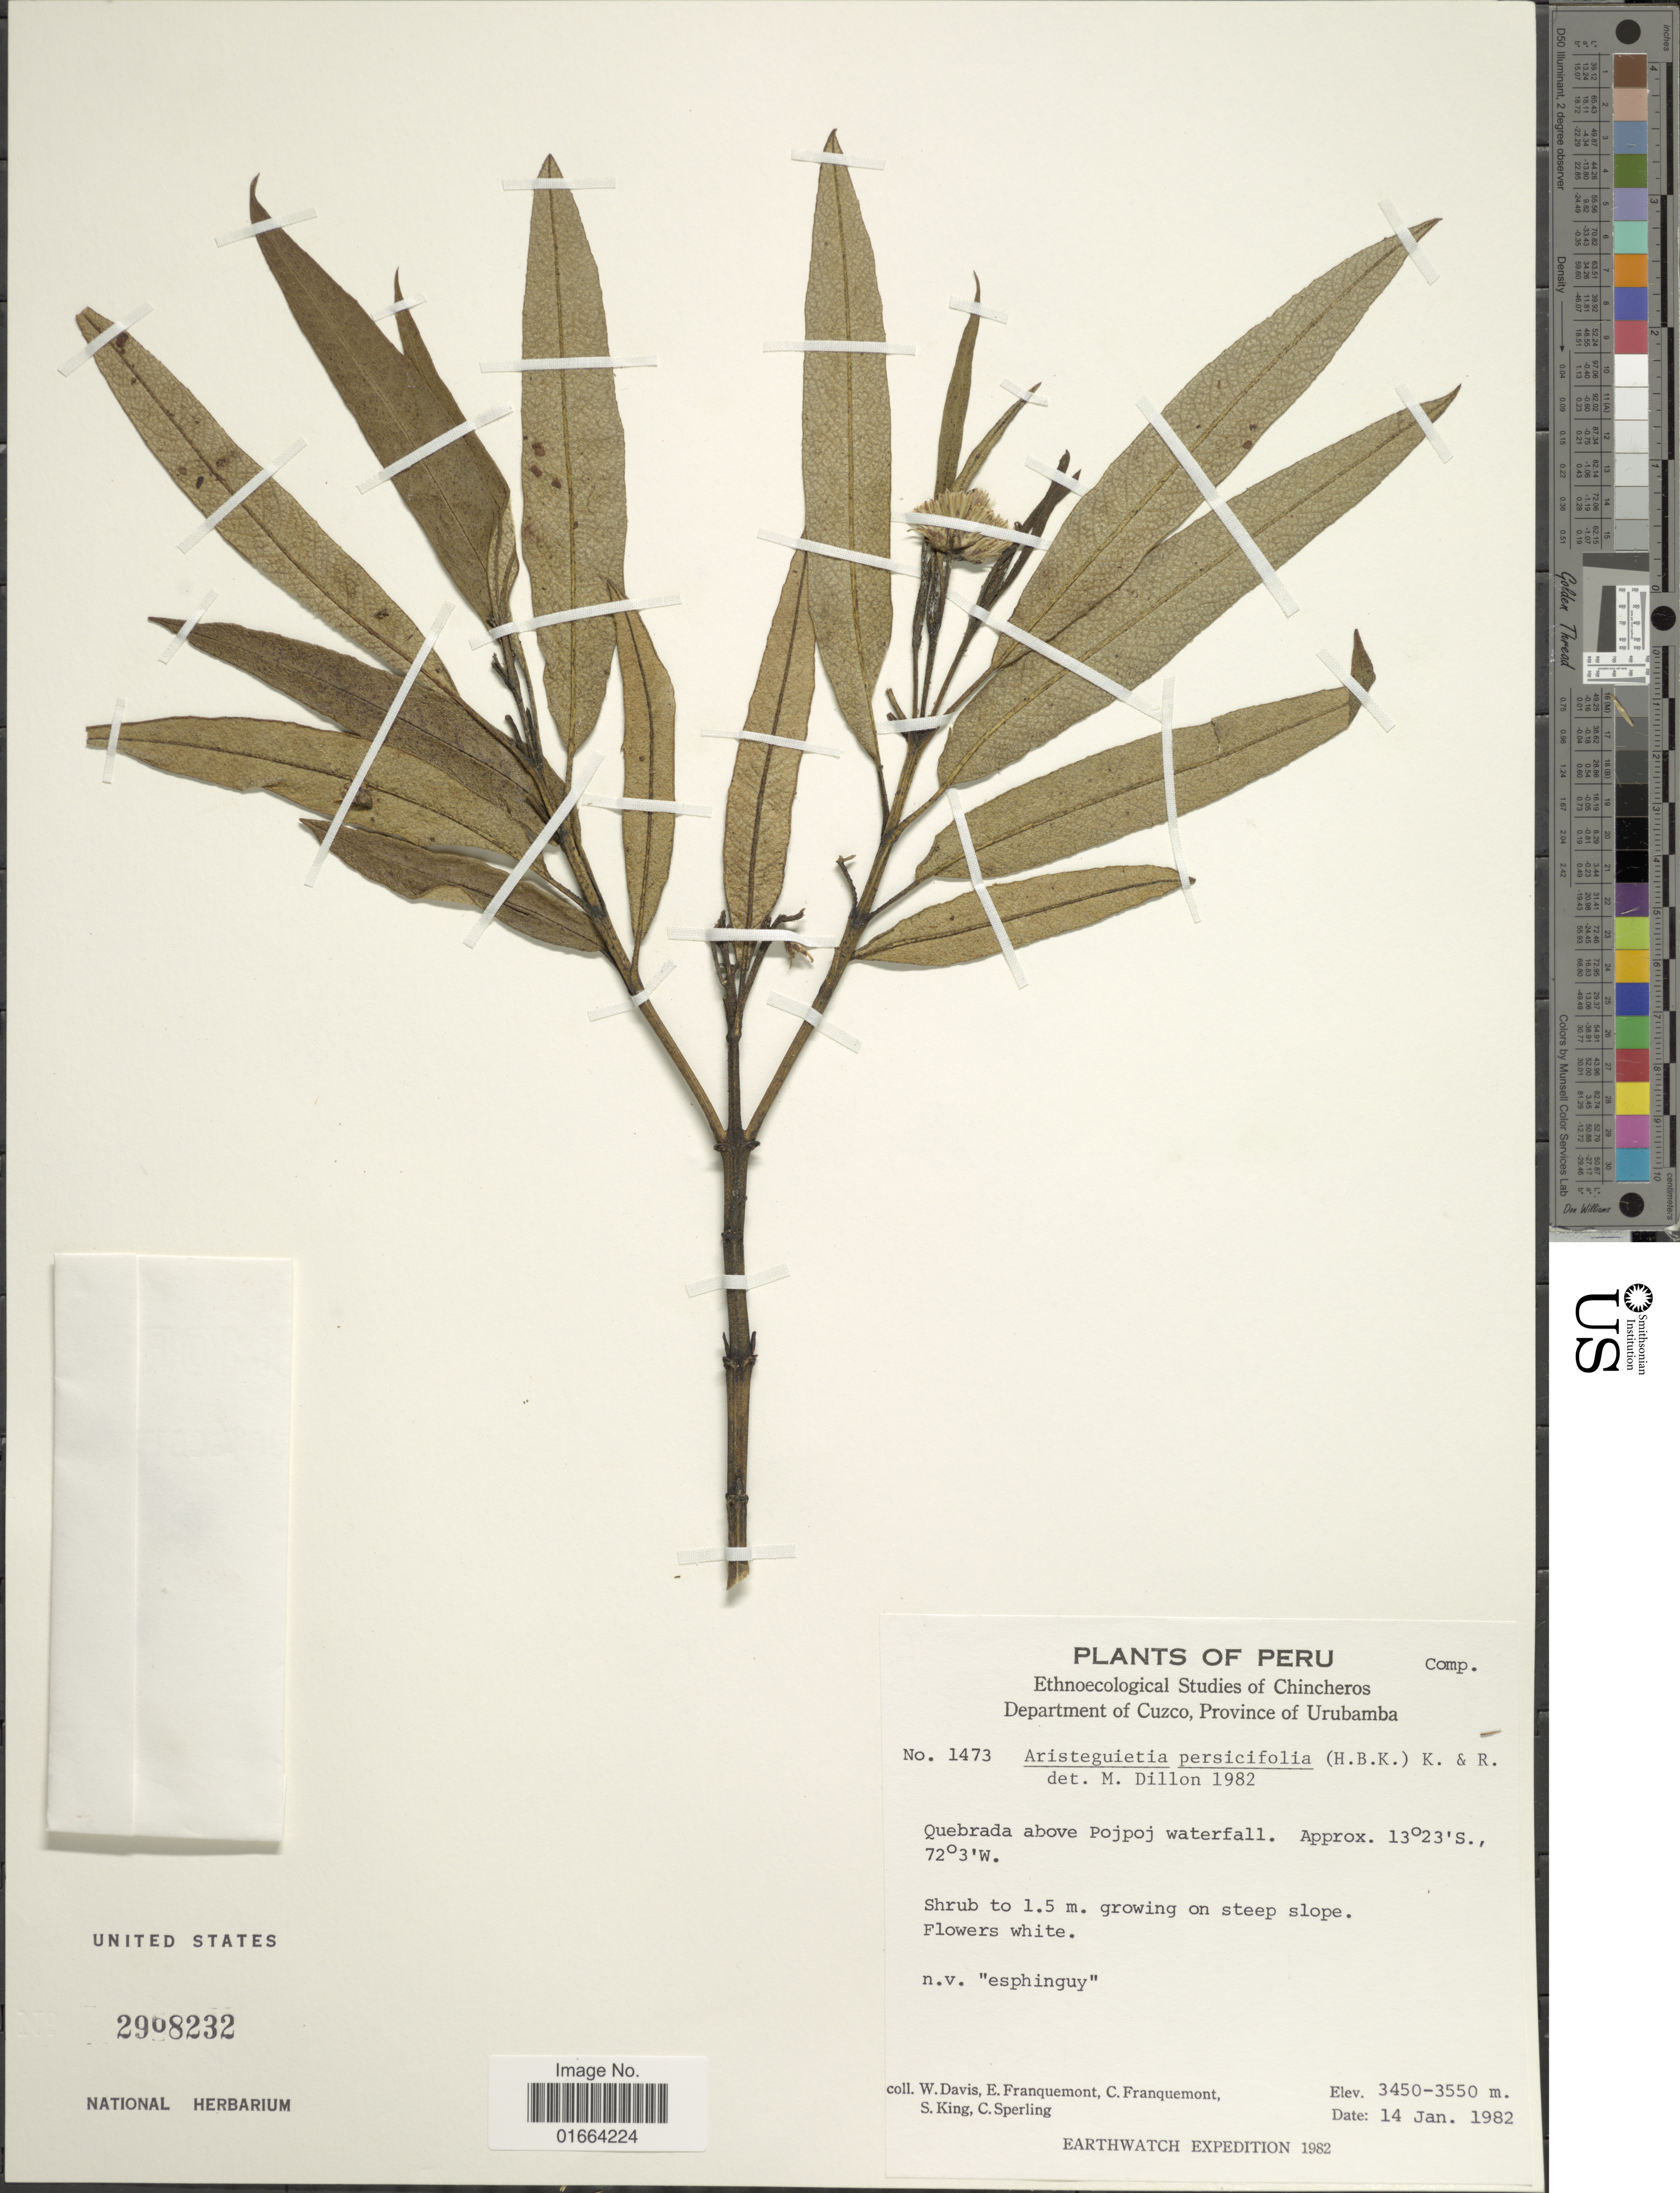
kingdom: Plantae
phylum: Tracheophyta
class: Magnoliopsida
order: Asterales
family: Asteraceae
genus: Aristeguietia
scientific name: Aristeguietia discolor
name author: (DC.) R.M. King & H. Rob.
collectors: W. Davis, E. Franquemont, C. Franquemont, S. King & C. Sperling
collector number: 1473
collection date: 1982-01-14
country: Peru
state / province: Cusco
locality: Province of Urubamba. Quebrada above Pojpoj waterfall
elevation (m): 3450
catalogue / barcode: US 2908232